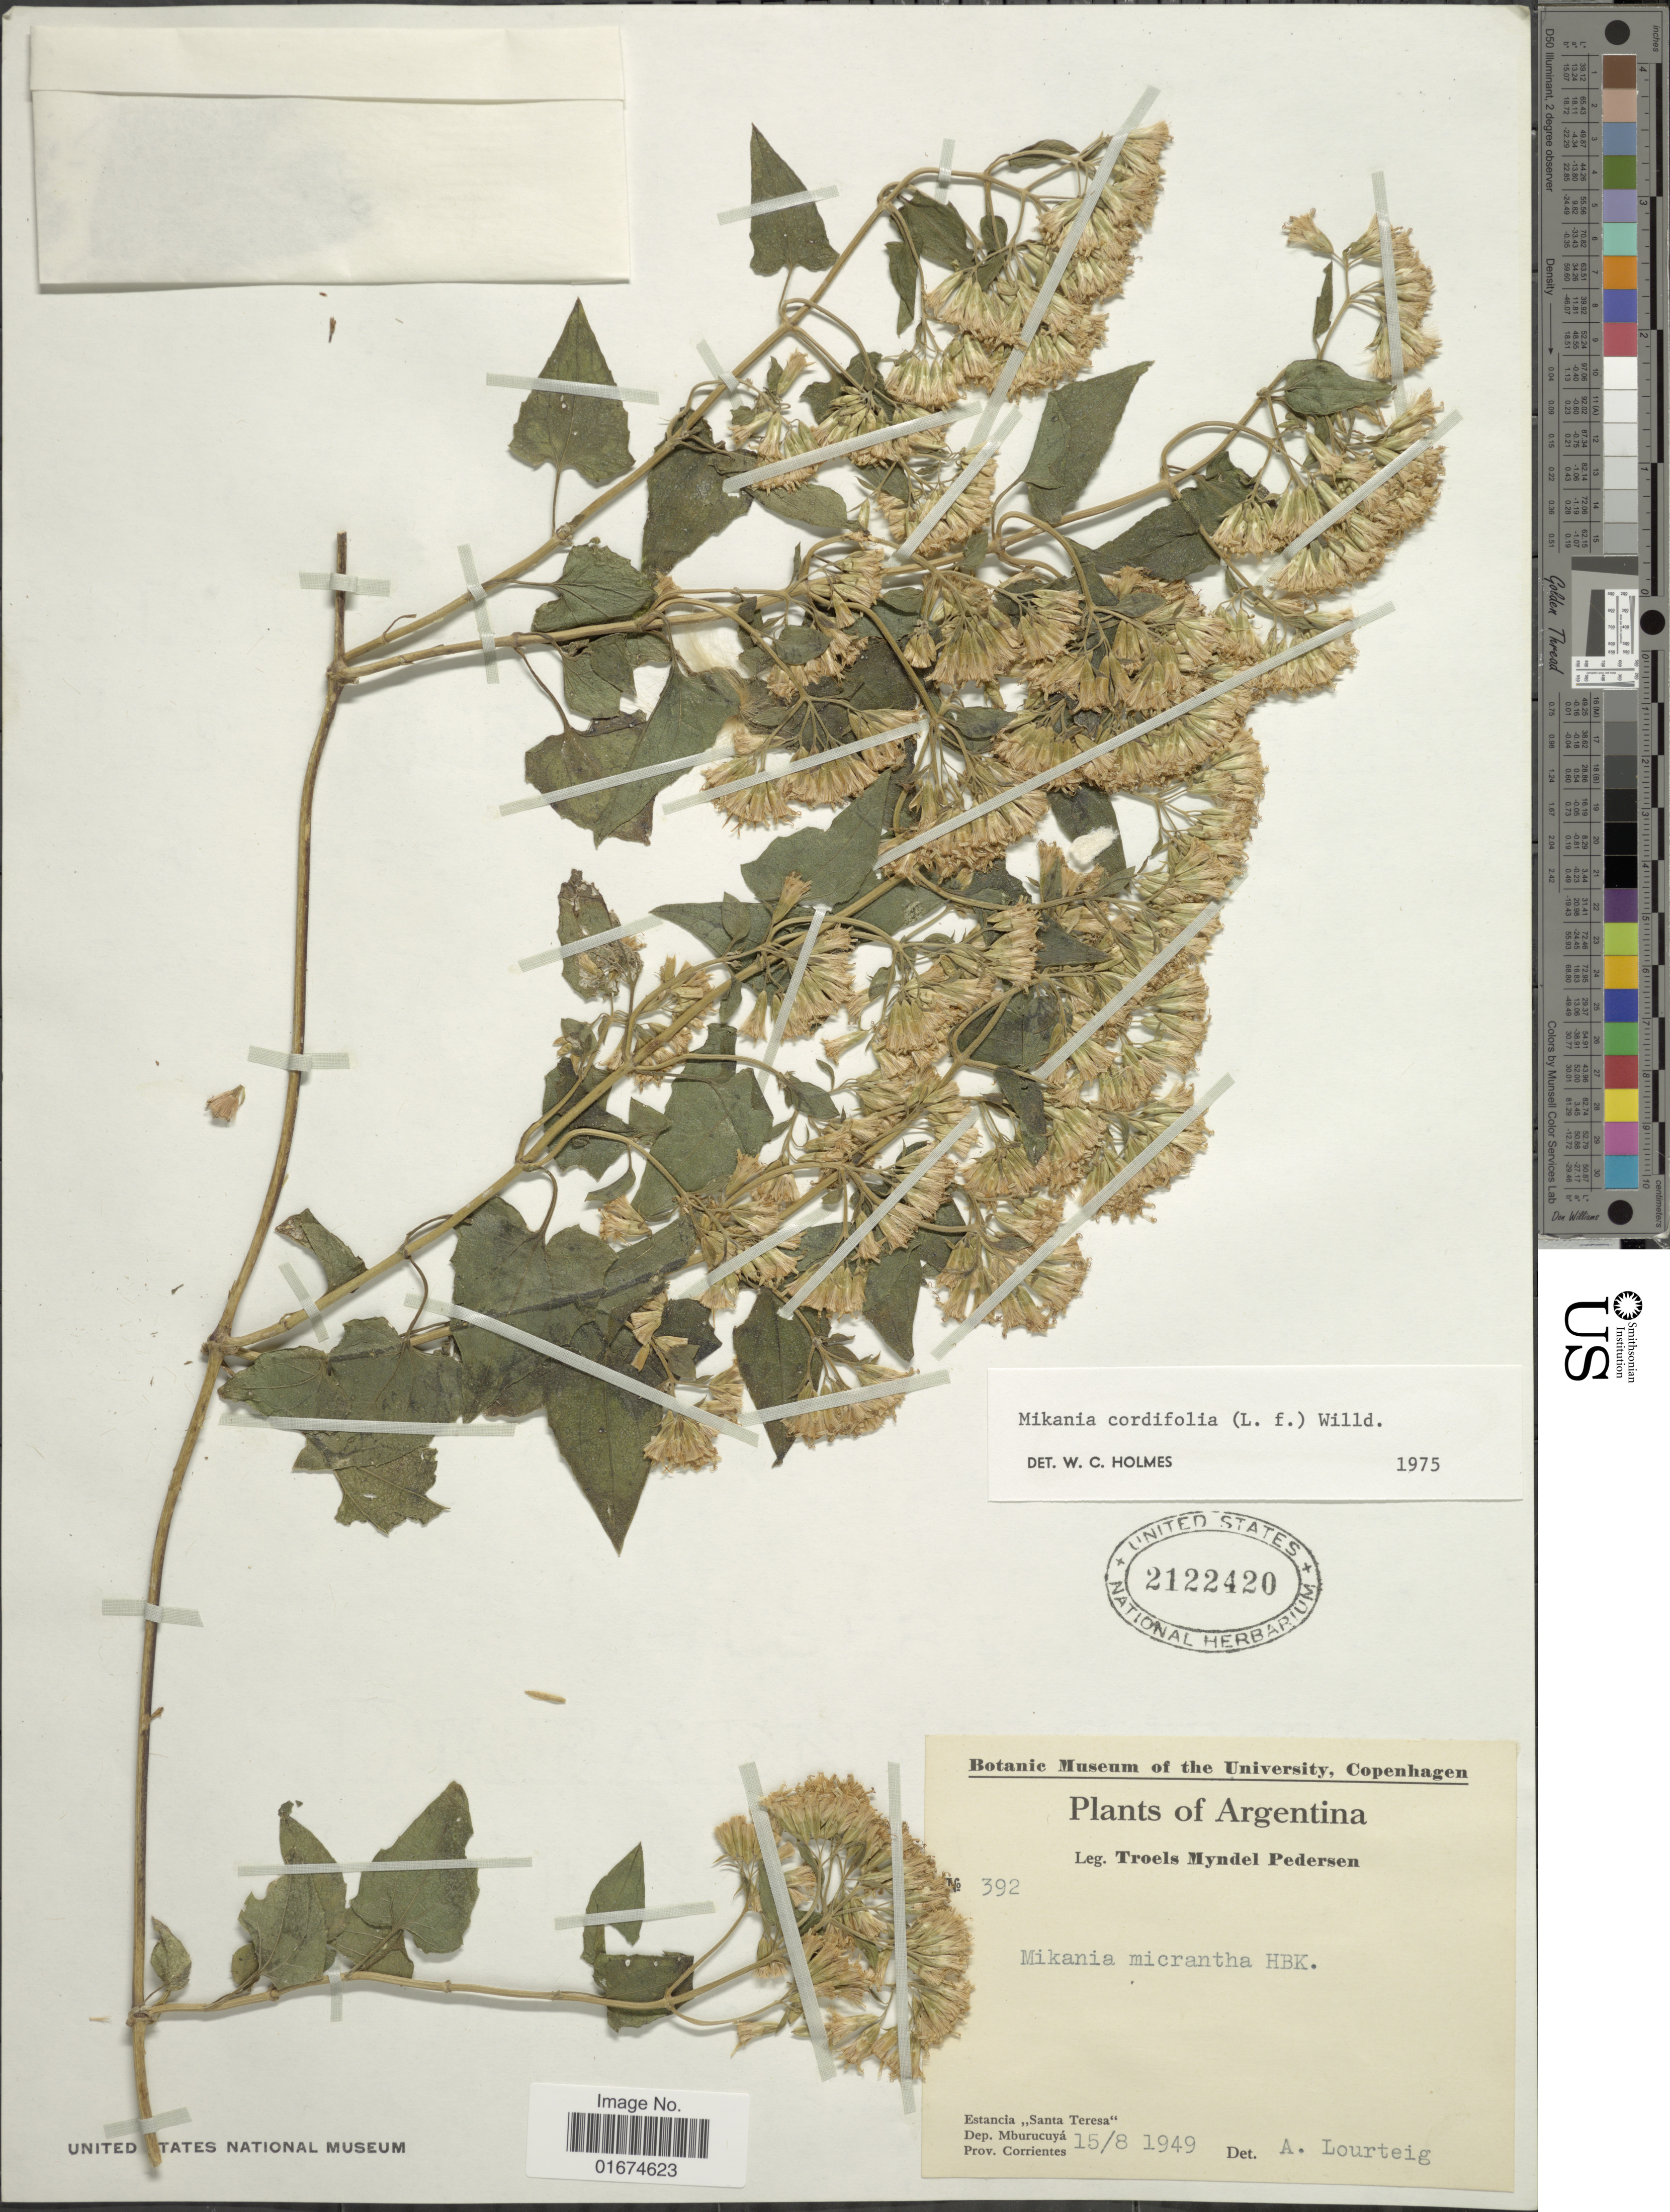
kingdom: Plantae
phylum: Tracheophyta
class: Magnoliopsida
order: Asterales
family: Asteraceae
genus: Mikania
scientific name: Mikania cordifolia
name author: Kunth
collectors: T. Pederson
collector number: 392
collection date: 1949-08-15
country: Argentina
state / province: Corrientes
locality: Estancia Santa Teresa, Dep. Mburucuyá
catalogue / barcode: US 2122420